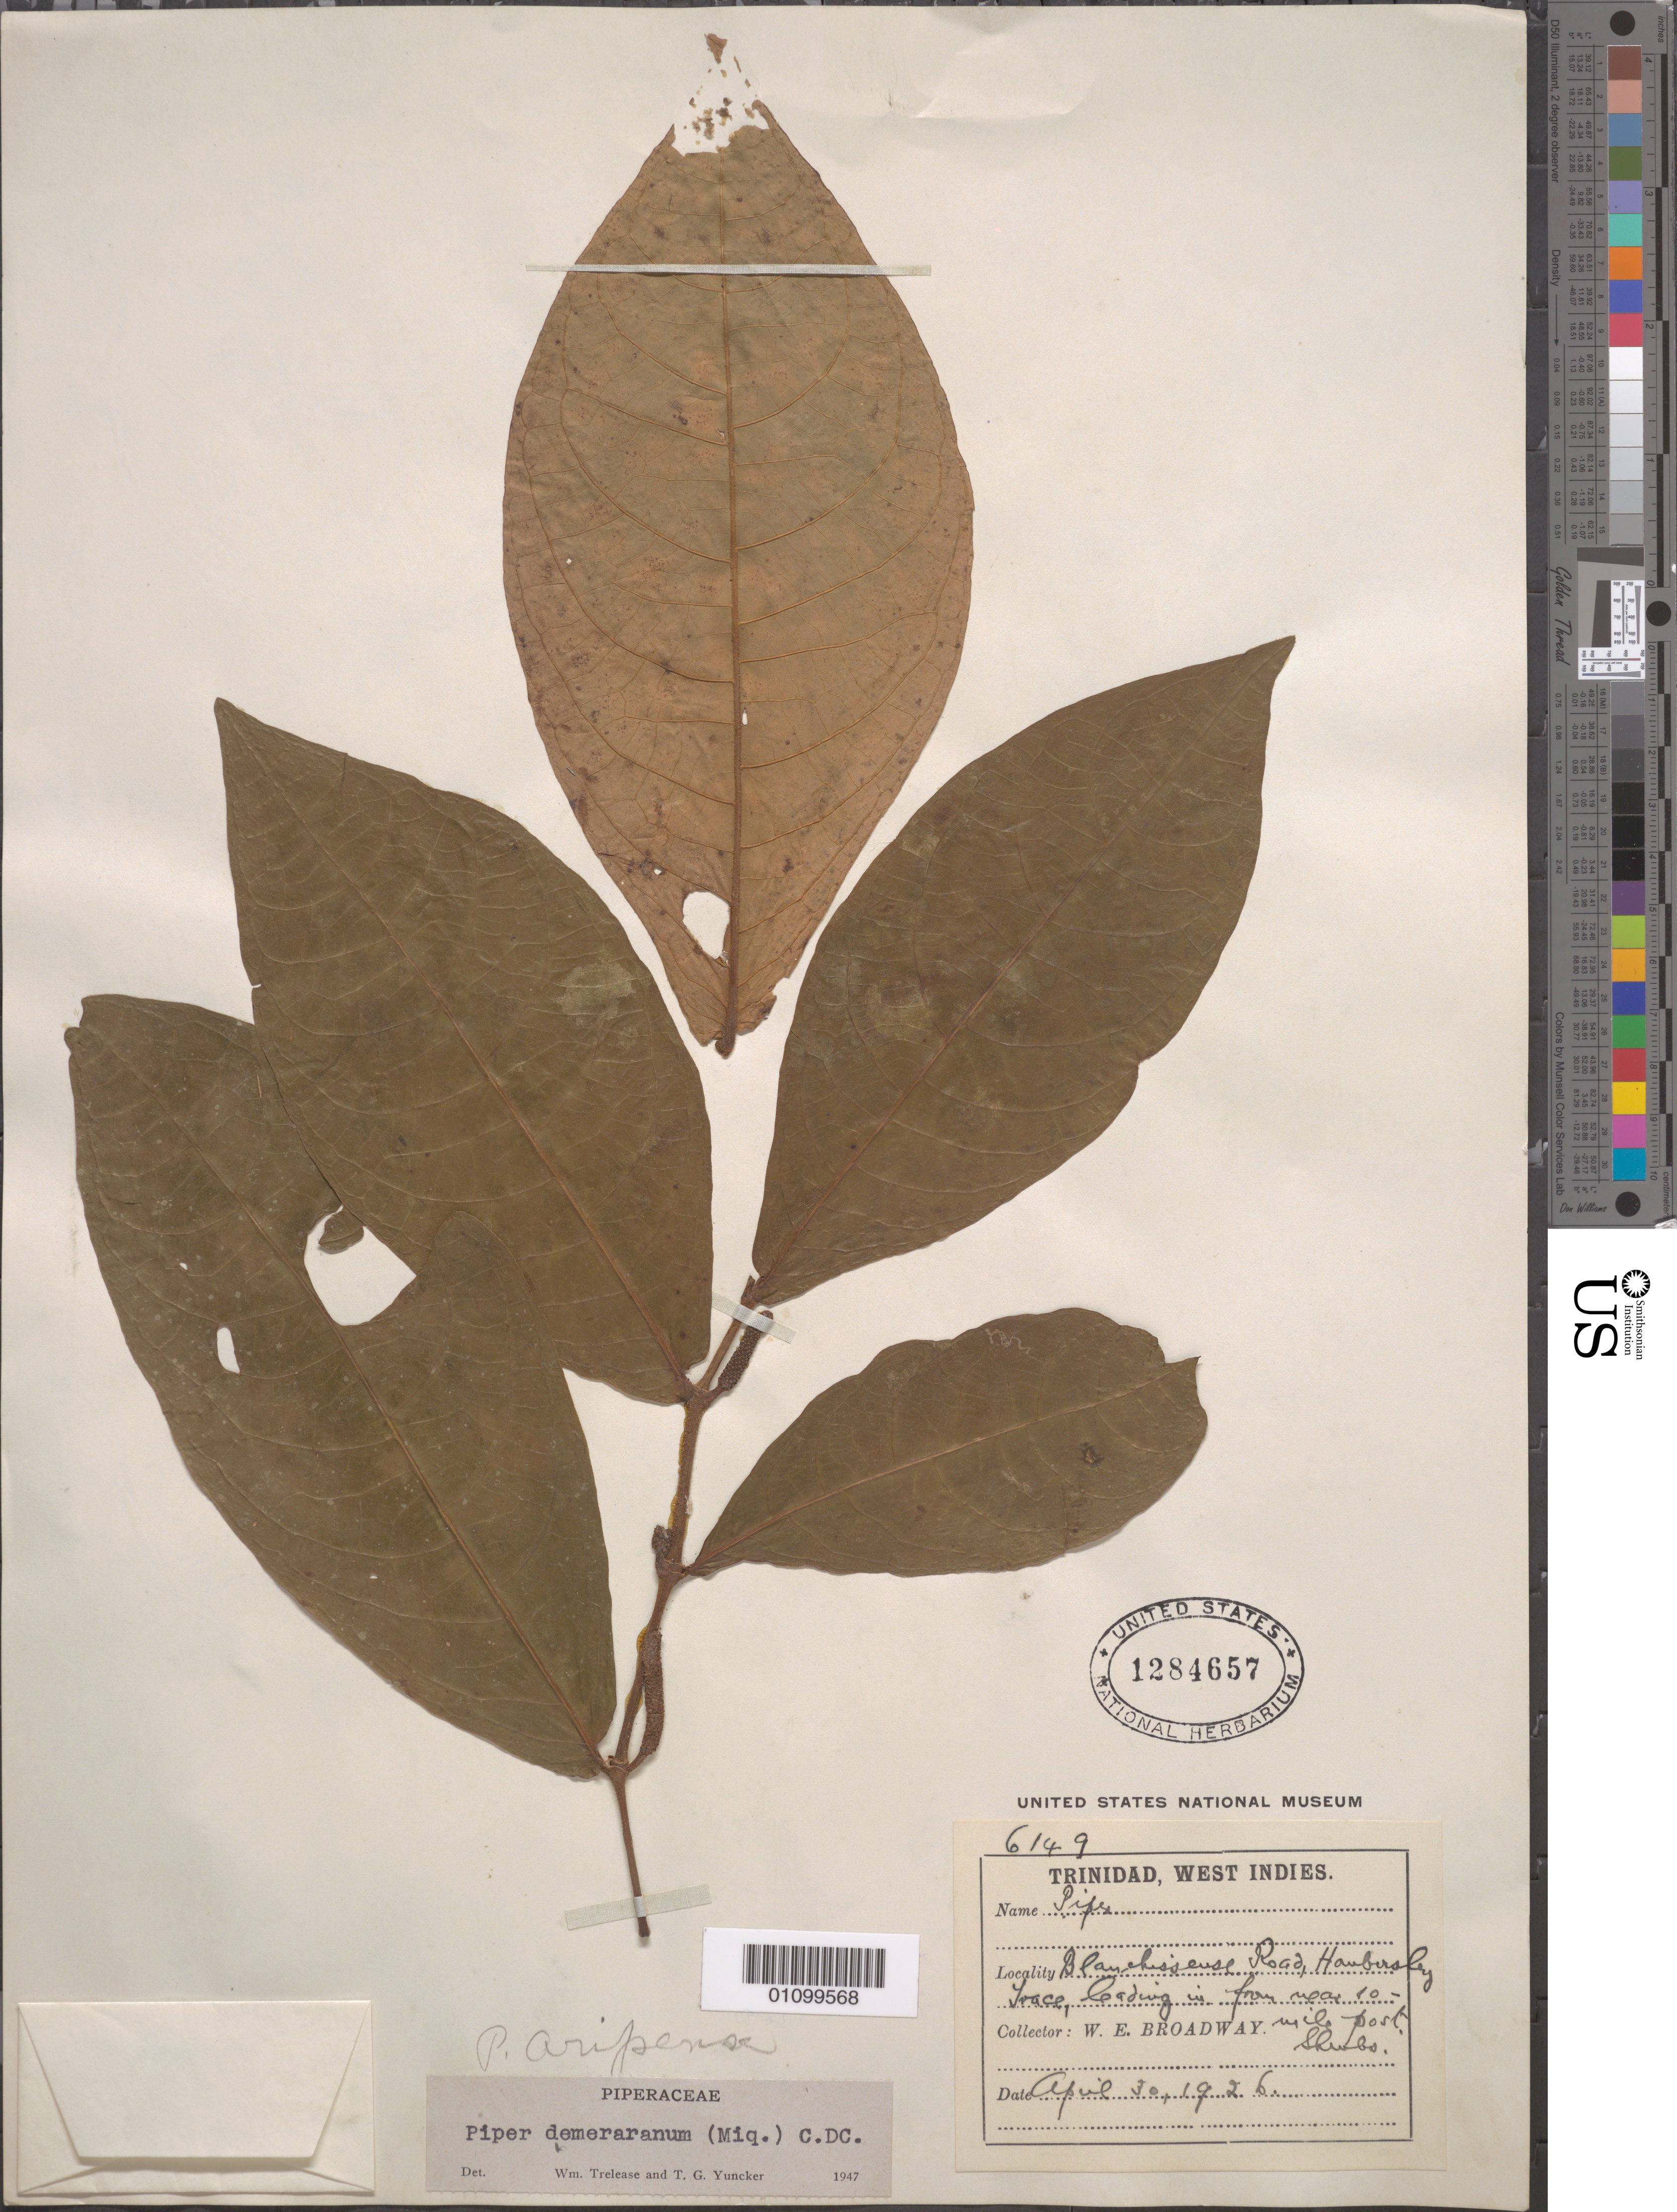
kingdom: Plantae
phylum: Tracheophyta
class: Magnoliopsida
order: Piperales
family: Piperaceae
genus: Piper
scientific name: Piper demeraranum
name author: (Miq.) C. DC.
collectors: W. E. Broadway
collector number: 6149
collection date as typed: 30 Apr 1926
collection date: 1926-04-30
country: Trinidad and Tobago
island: Trinidad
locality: Blanchisseuse Road, Hanbersley Trace, leading in from near 10 mile post.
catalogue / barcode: US 1284657